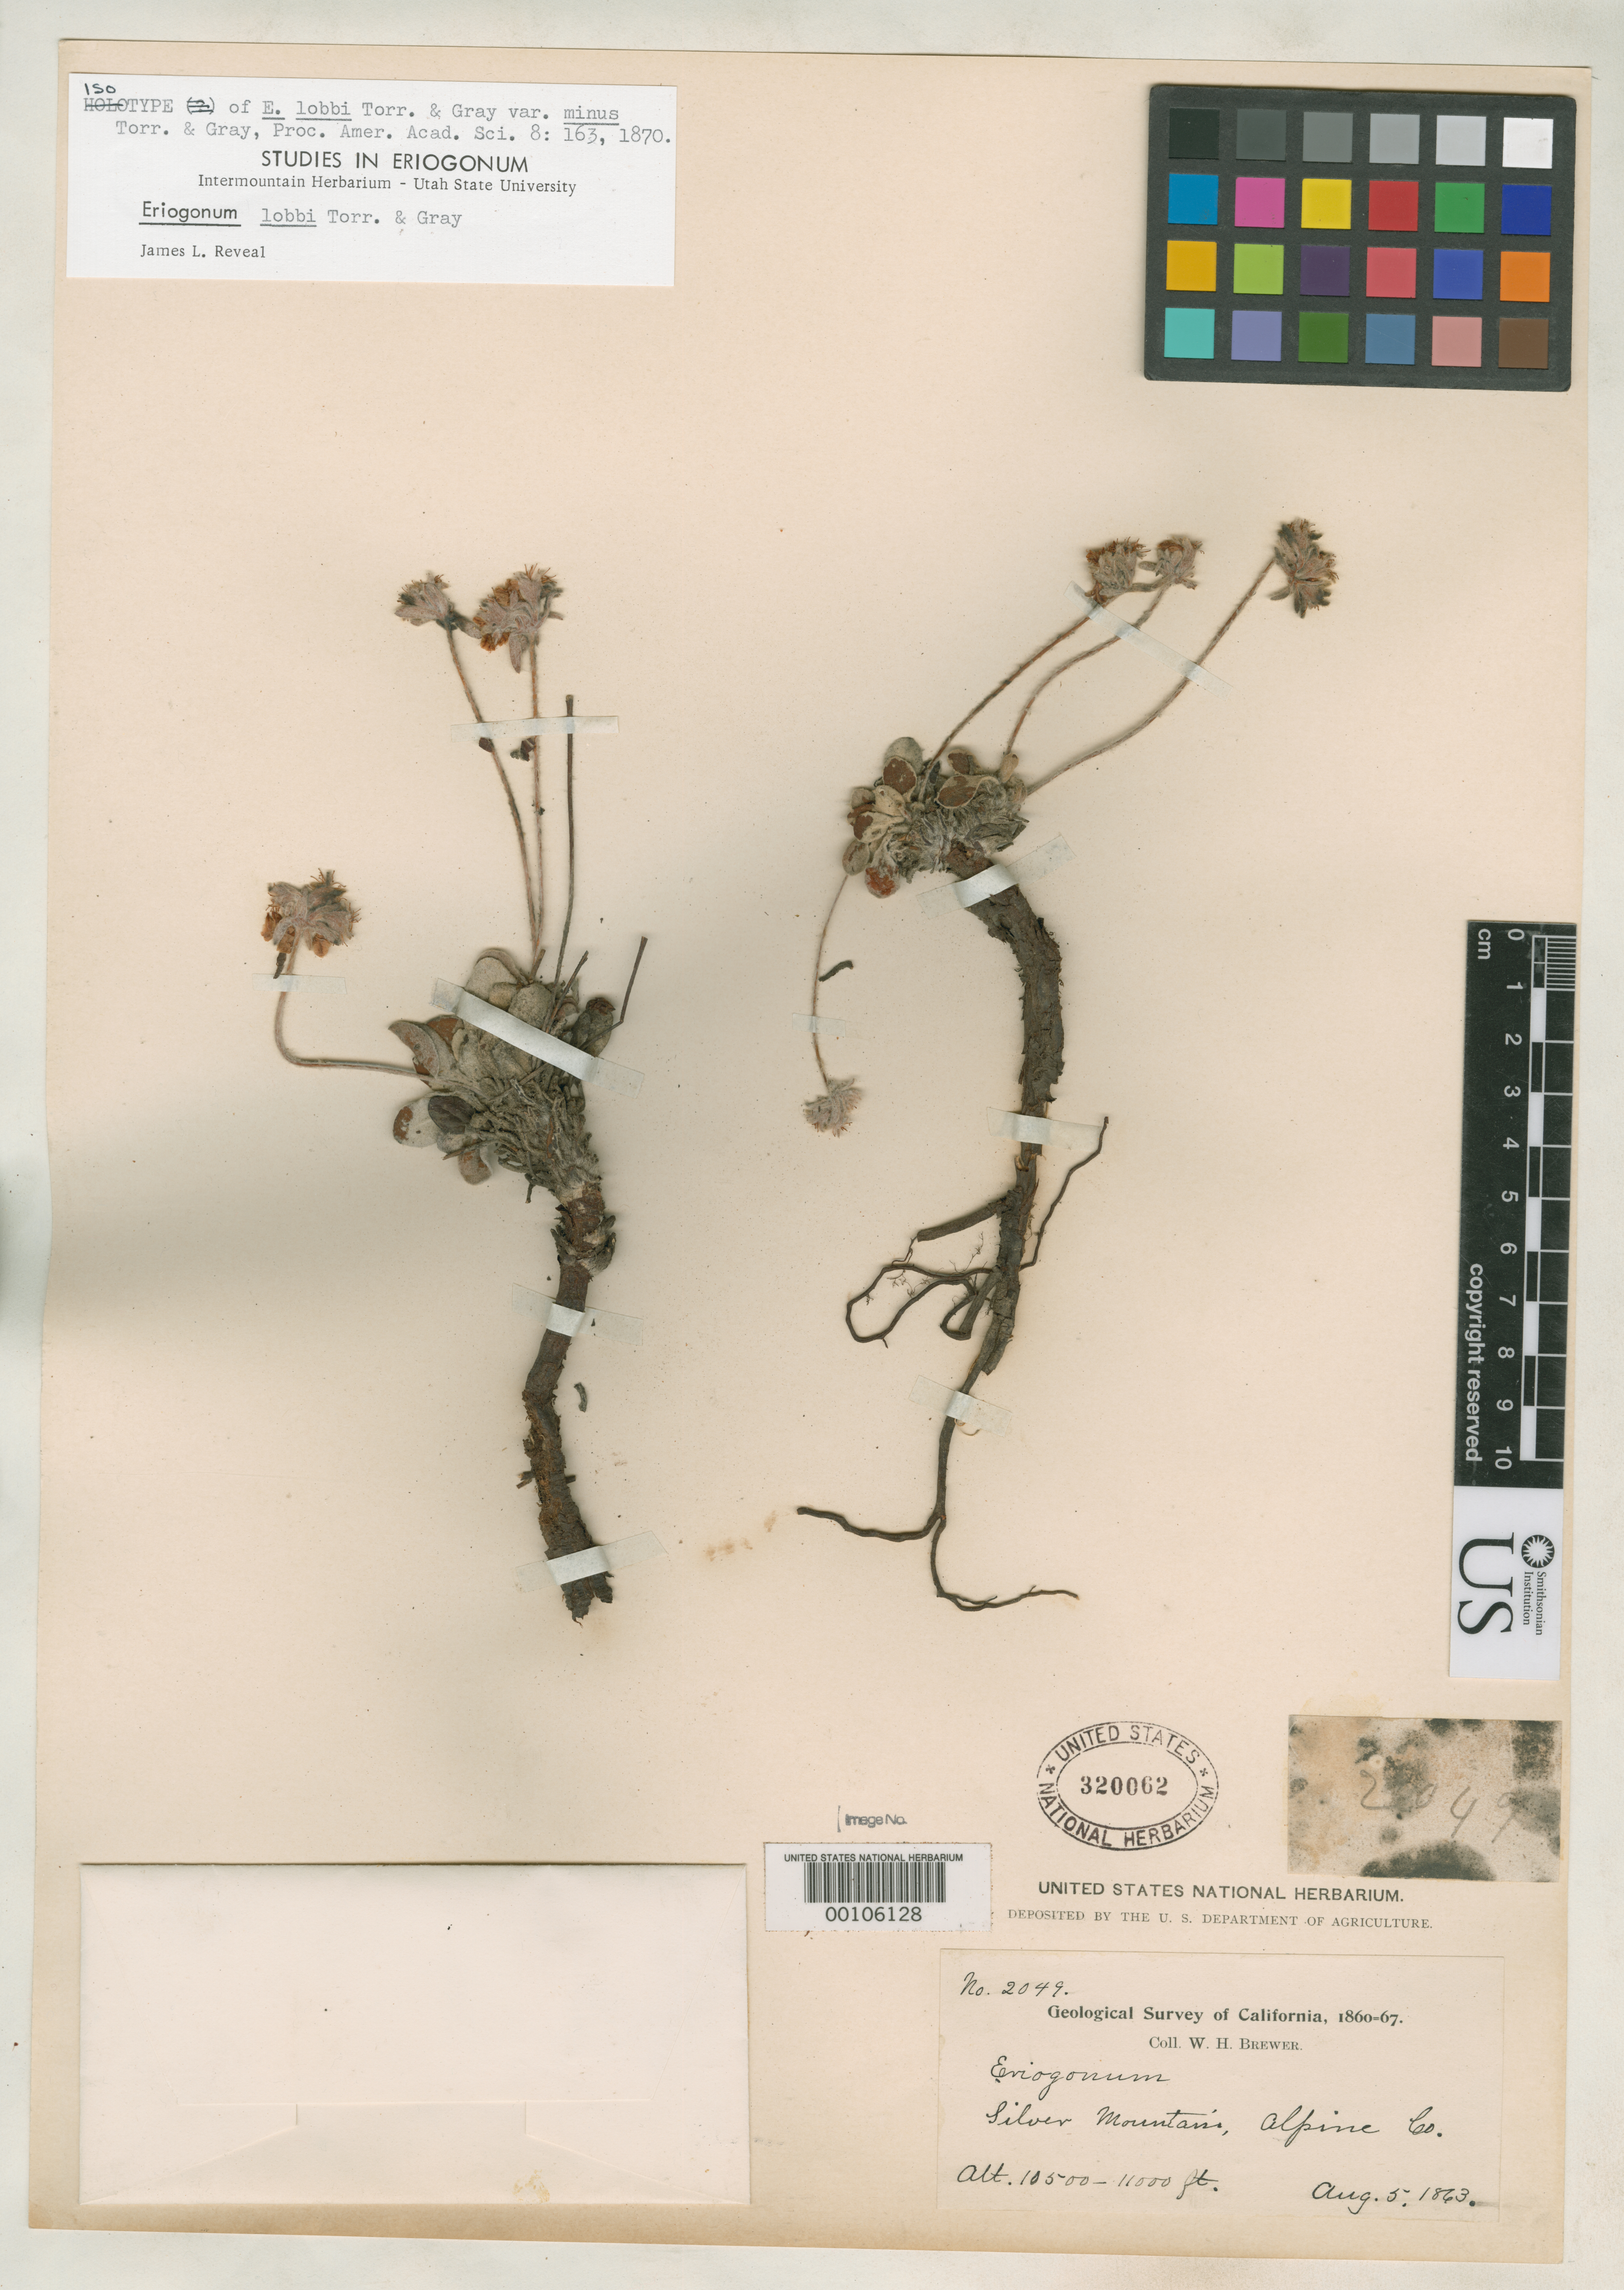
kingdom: Plantae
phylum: Tracheophyta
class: Magnoliopsida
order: Caryophyllales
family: Polygonaceae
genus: Eriogonum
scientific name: Eriogonum lobbii var. minus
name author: Torr. & A. Gray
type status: Isotype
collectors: W. H. Brewer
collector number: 2049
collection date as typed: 05 Aug 1863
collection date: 1863-08-05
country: United States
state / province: California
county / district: Alpine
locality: Silver Mountain.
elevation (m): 3200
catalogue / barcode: US 320062